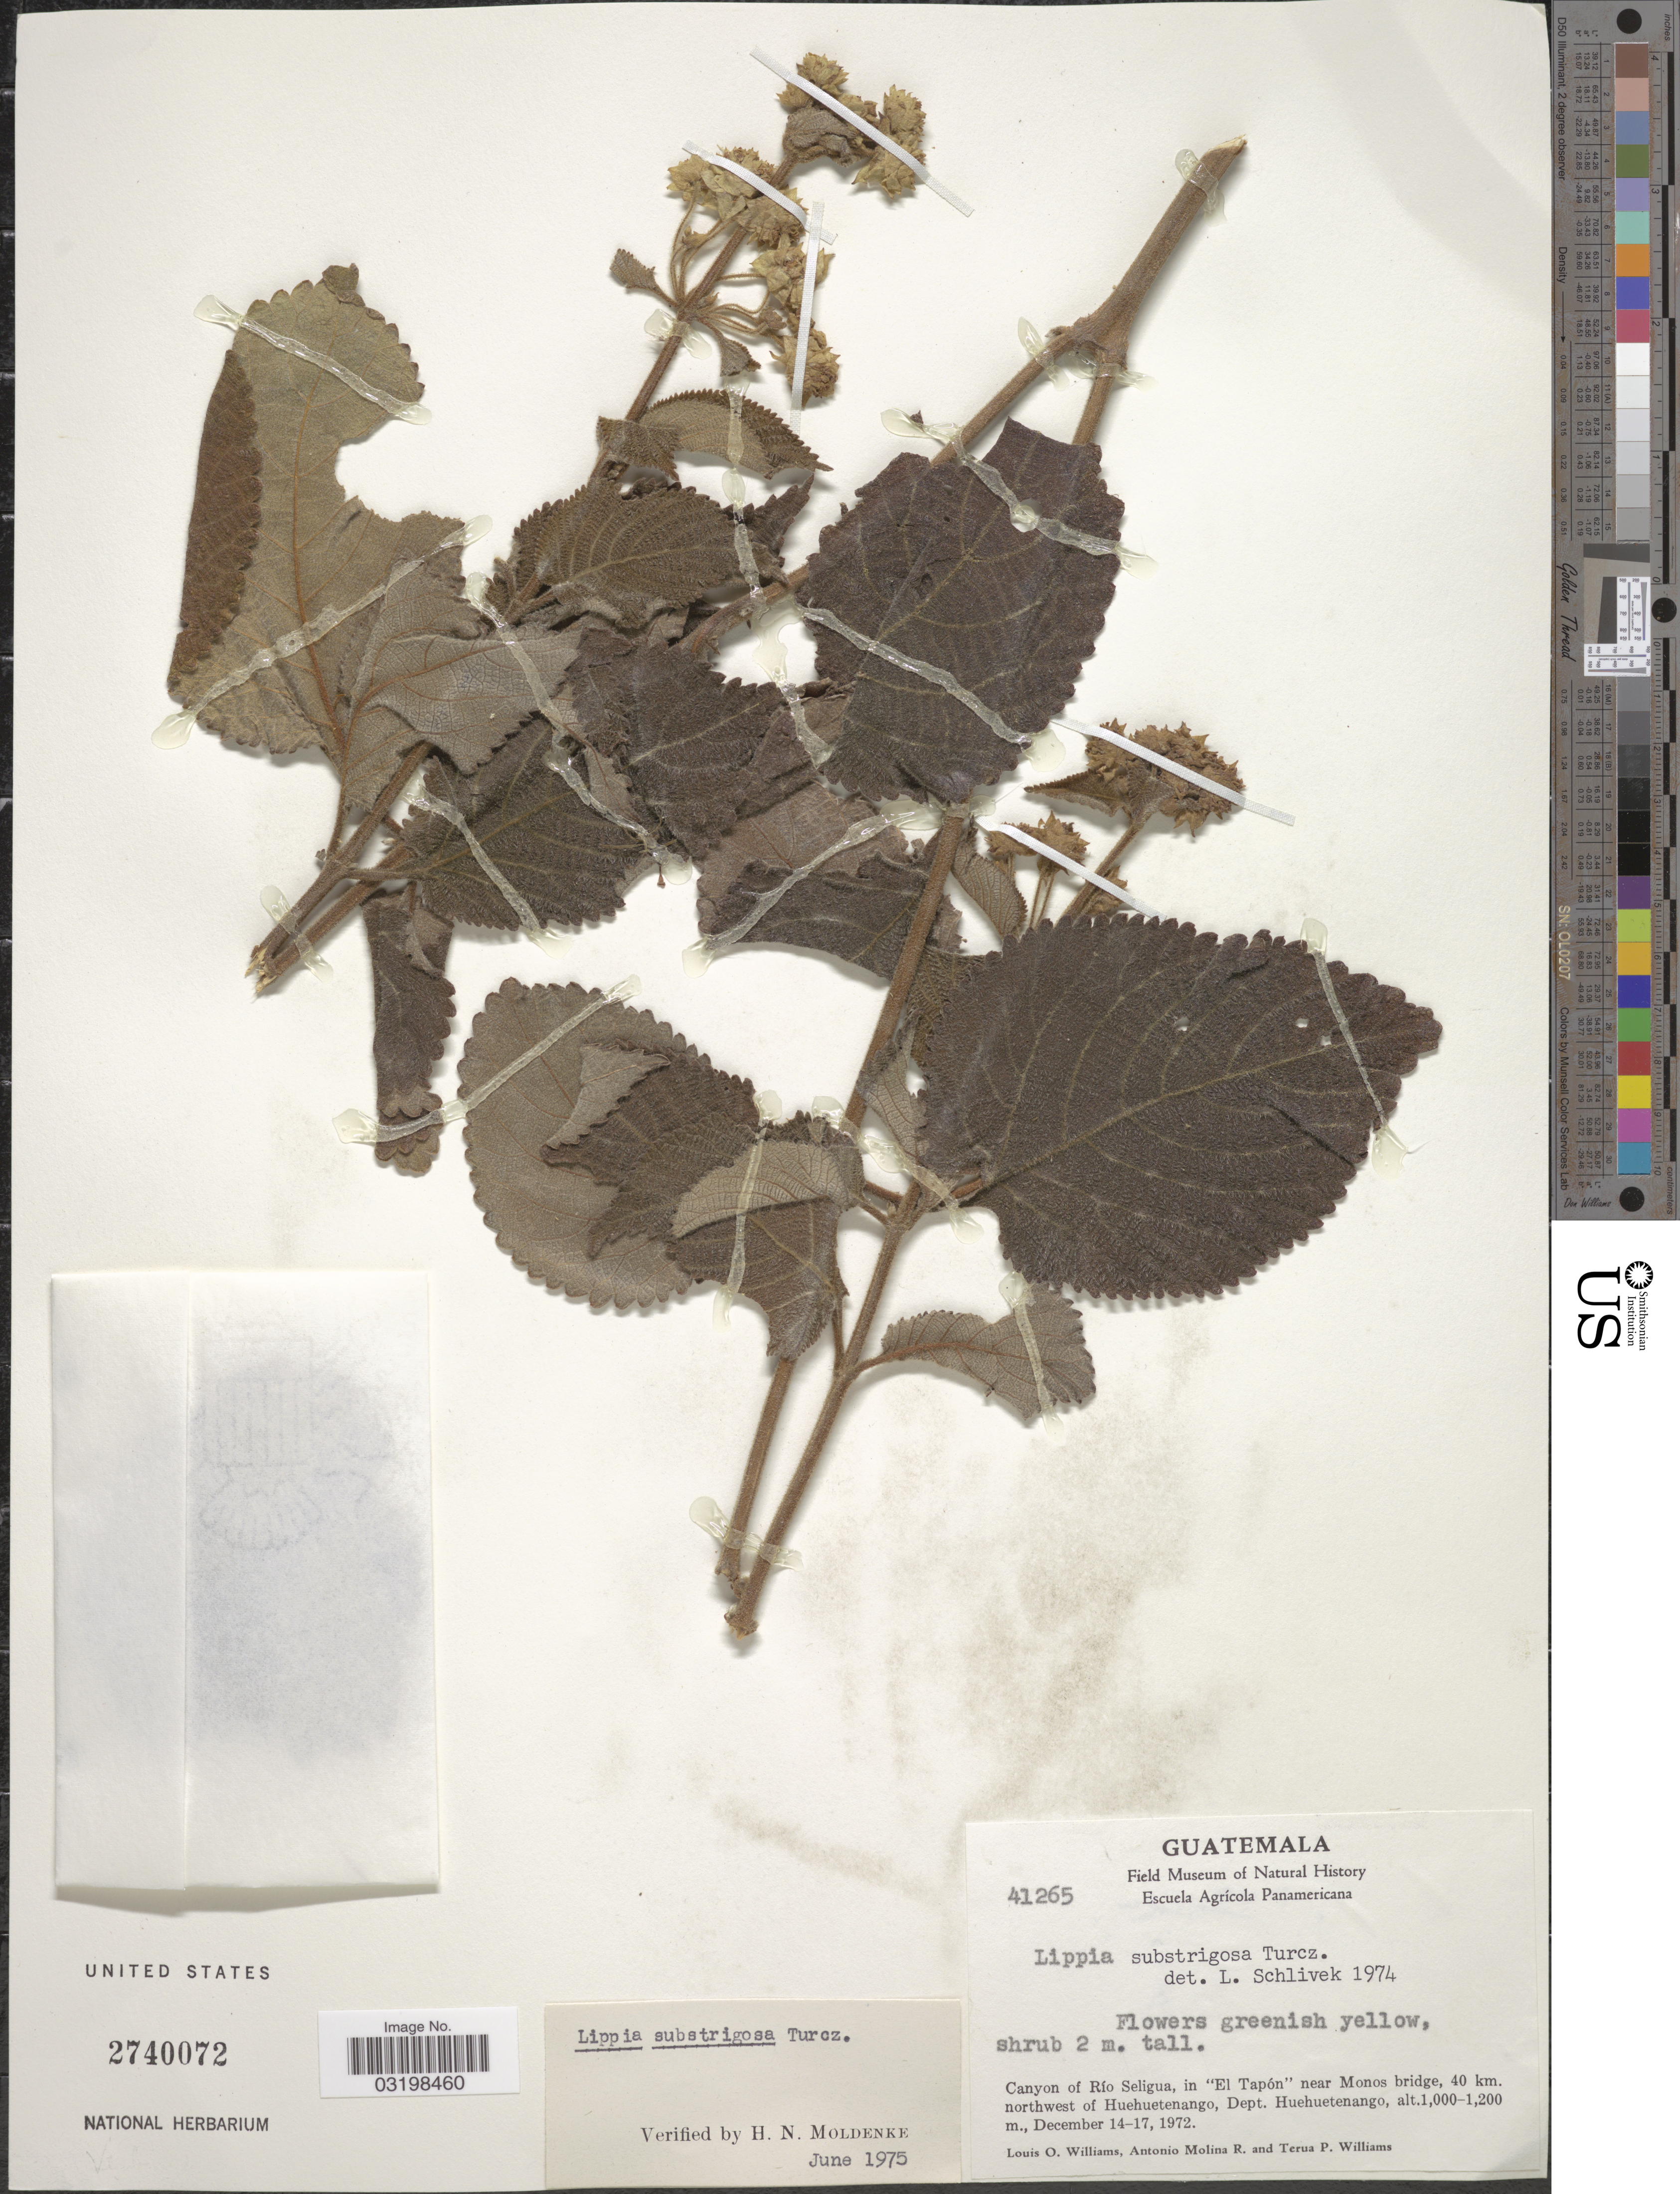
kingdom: Plantae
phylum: Tracheophyta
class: Magnoliopsida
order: Lamiales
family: Verbenaceae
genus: Lippia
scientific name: Lippia umbellata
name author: Cav.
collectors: L. O. Williams, A. Molina R. & T. Williams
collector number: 41265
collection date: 1972-12-14/1972-12-17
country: Guatemala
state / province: Huehuetenango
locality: Canyon of Río Seligua, in "El Tapón" near Monos bridge, 40 km. northwest of Huehuetenango, Dept. Huehuetenango.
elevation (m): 1000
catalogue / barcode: US 2740072